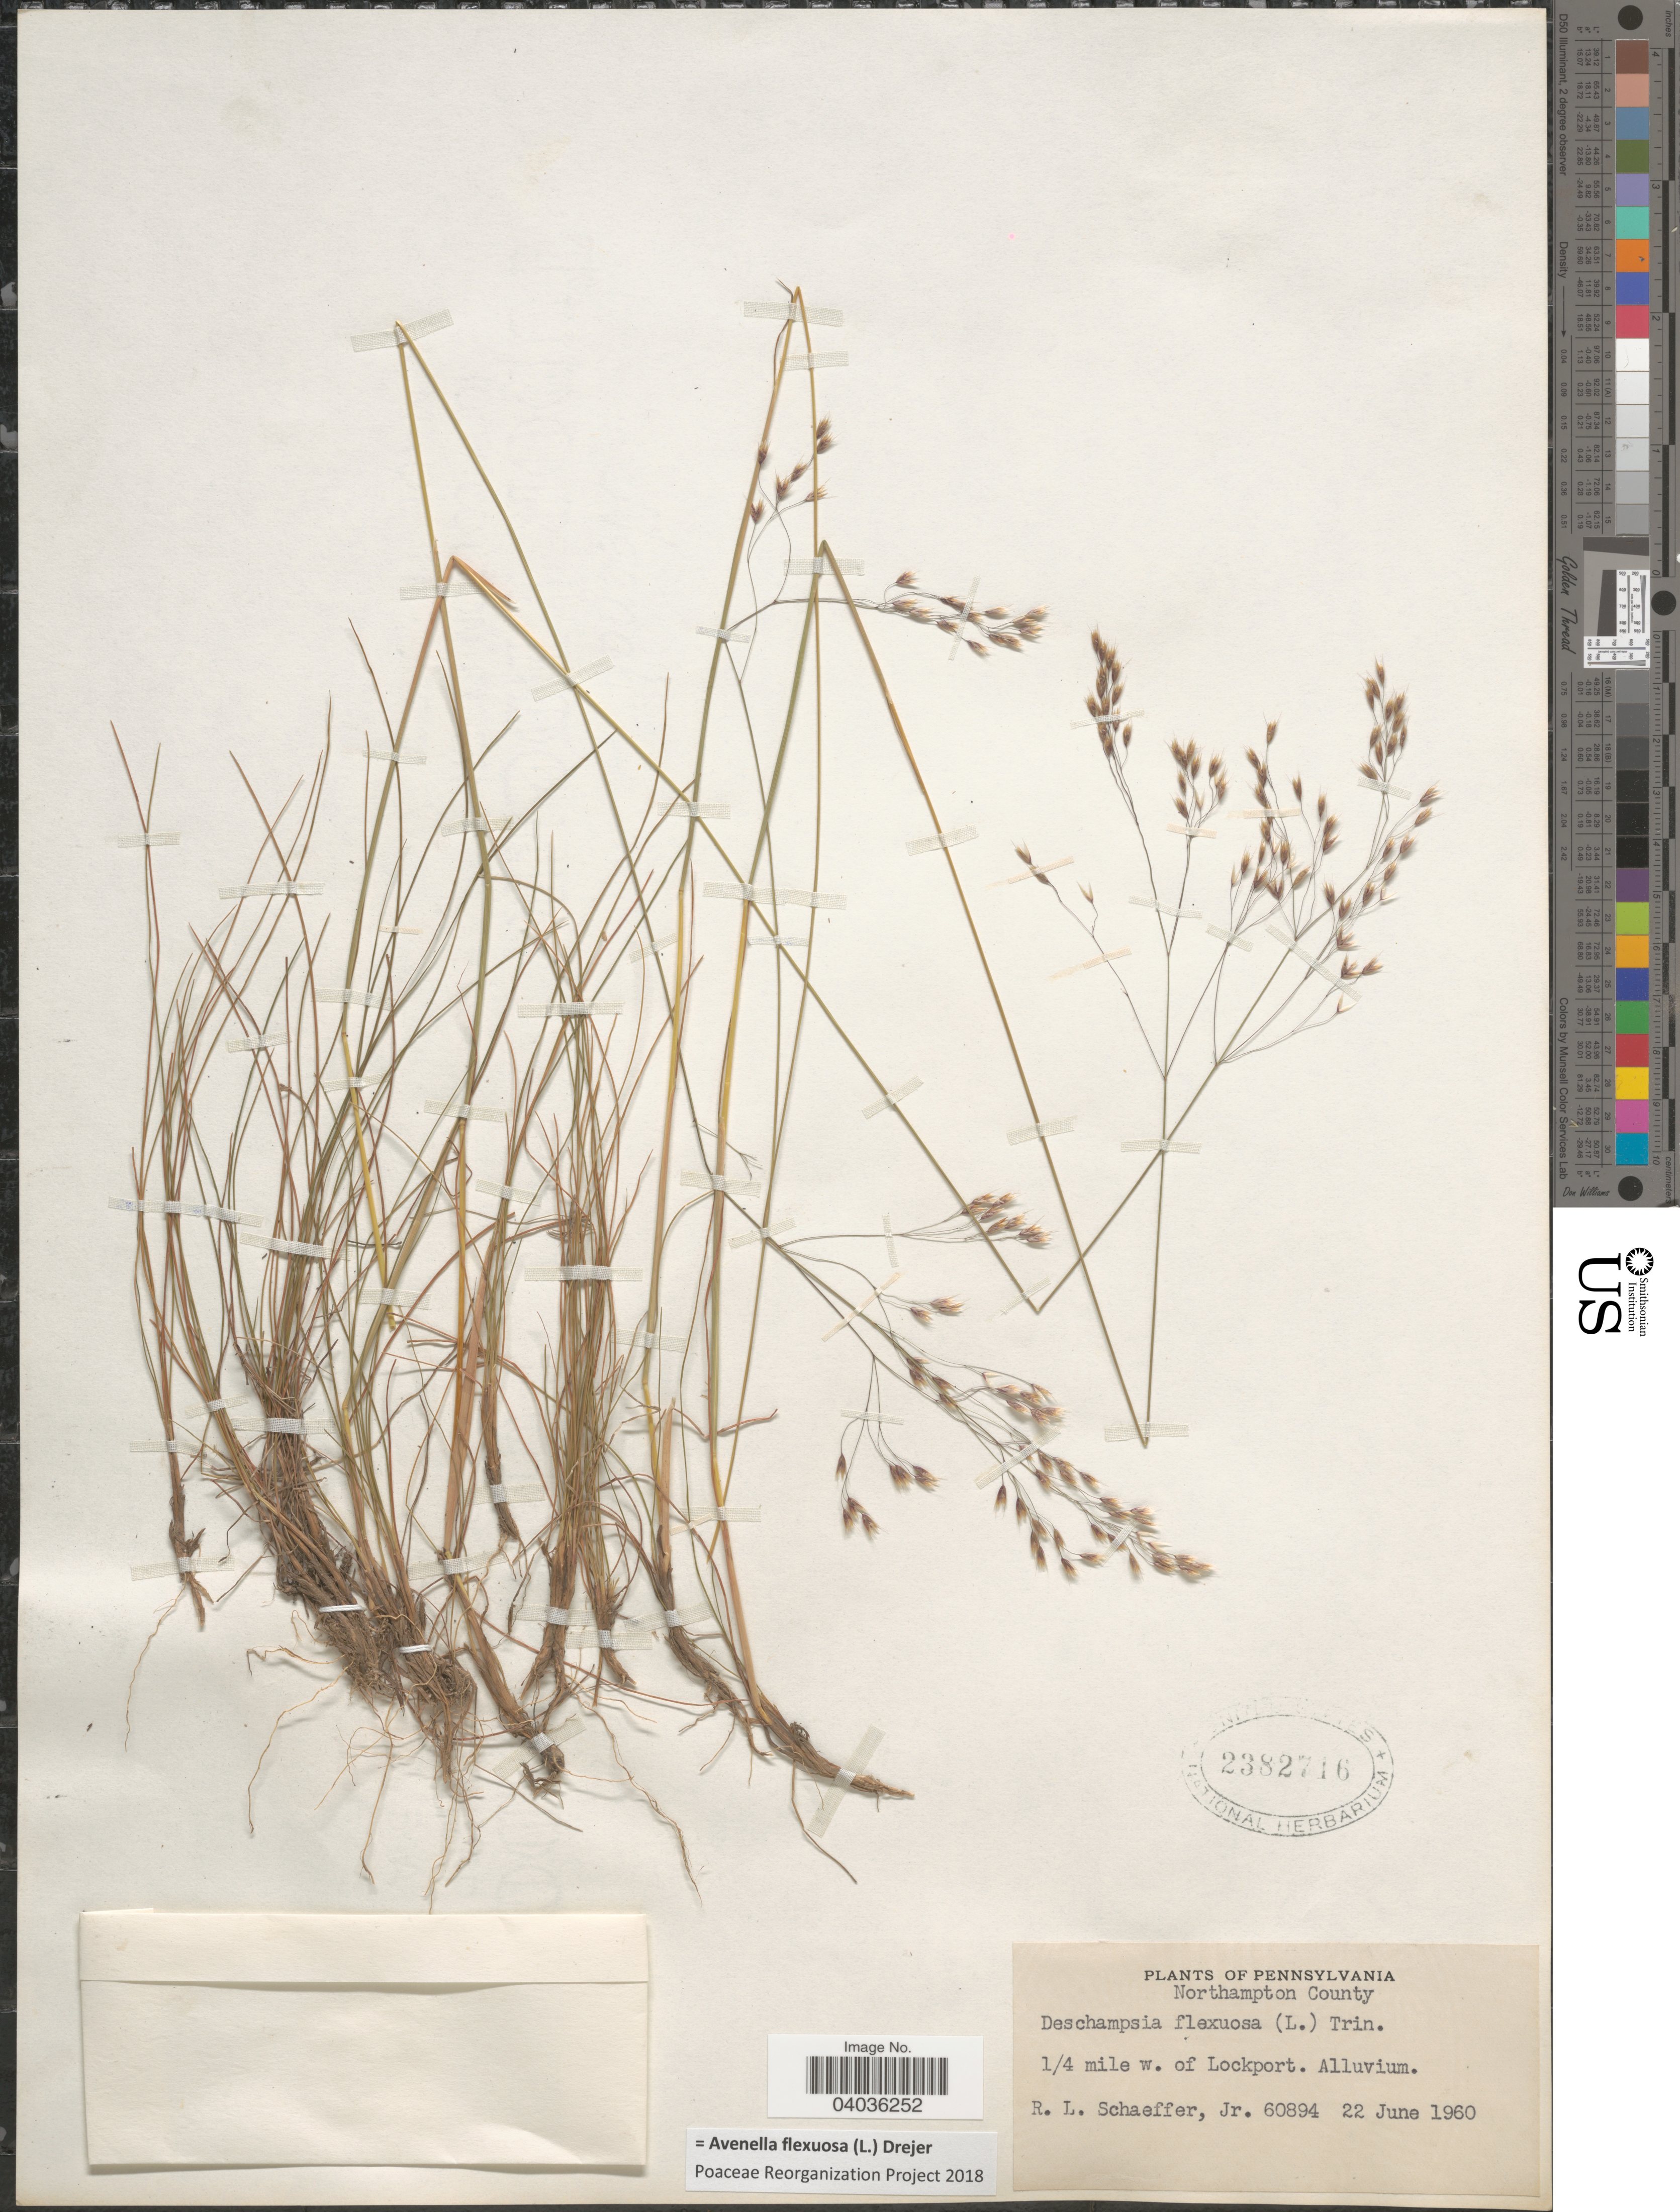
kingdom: Plantae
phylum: Tracheophyta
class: Liliopsida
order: Poales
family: Poaceae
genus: Avenella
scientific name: Avenella flexuosa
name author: (L.) Drejer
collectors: R. L. Schaeffer Jr.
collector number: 60894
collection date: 1960-06-22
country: United States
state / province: Pennsylvania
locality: Northampton County. ¼ mile w. Lockport.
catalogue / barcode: US 2382716